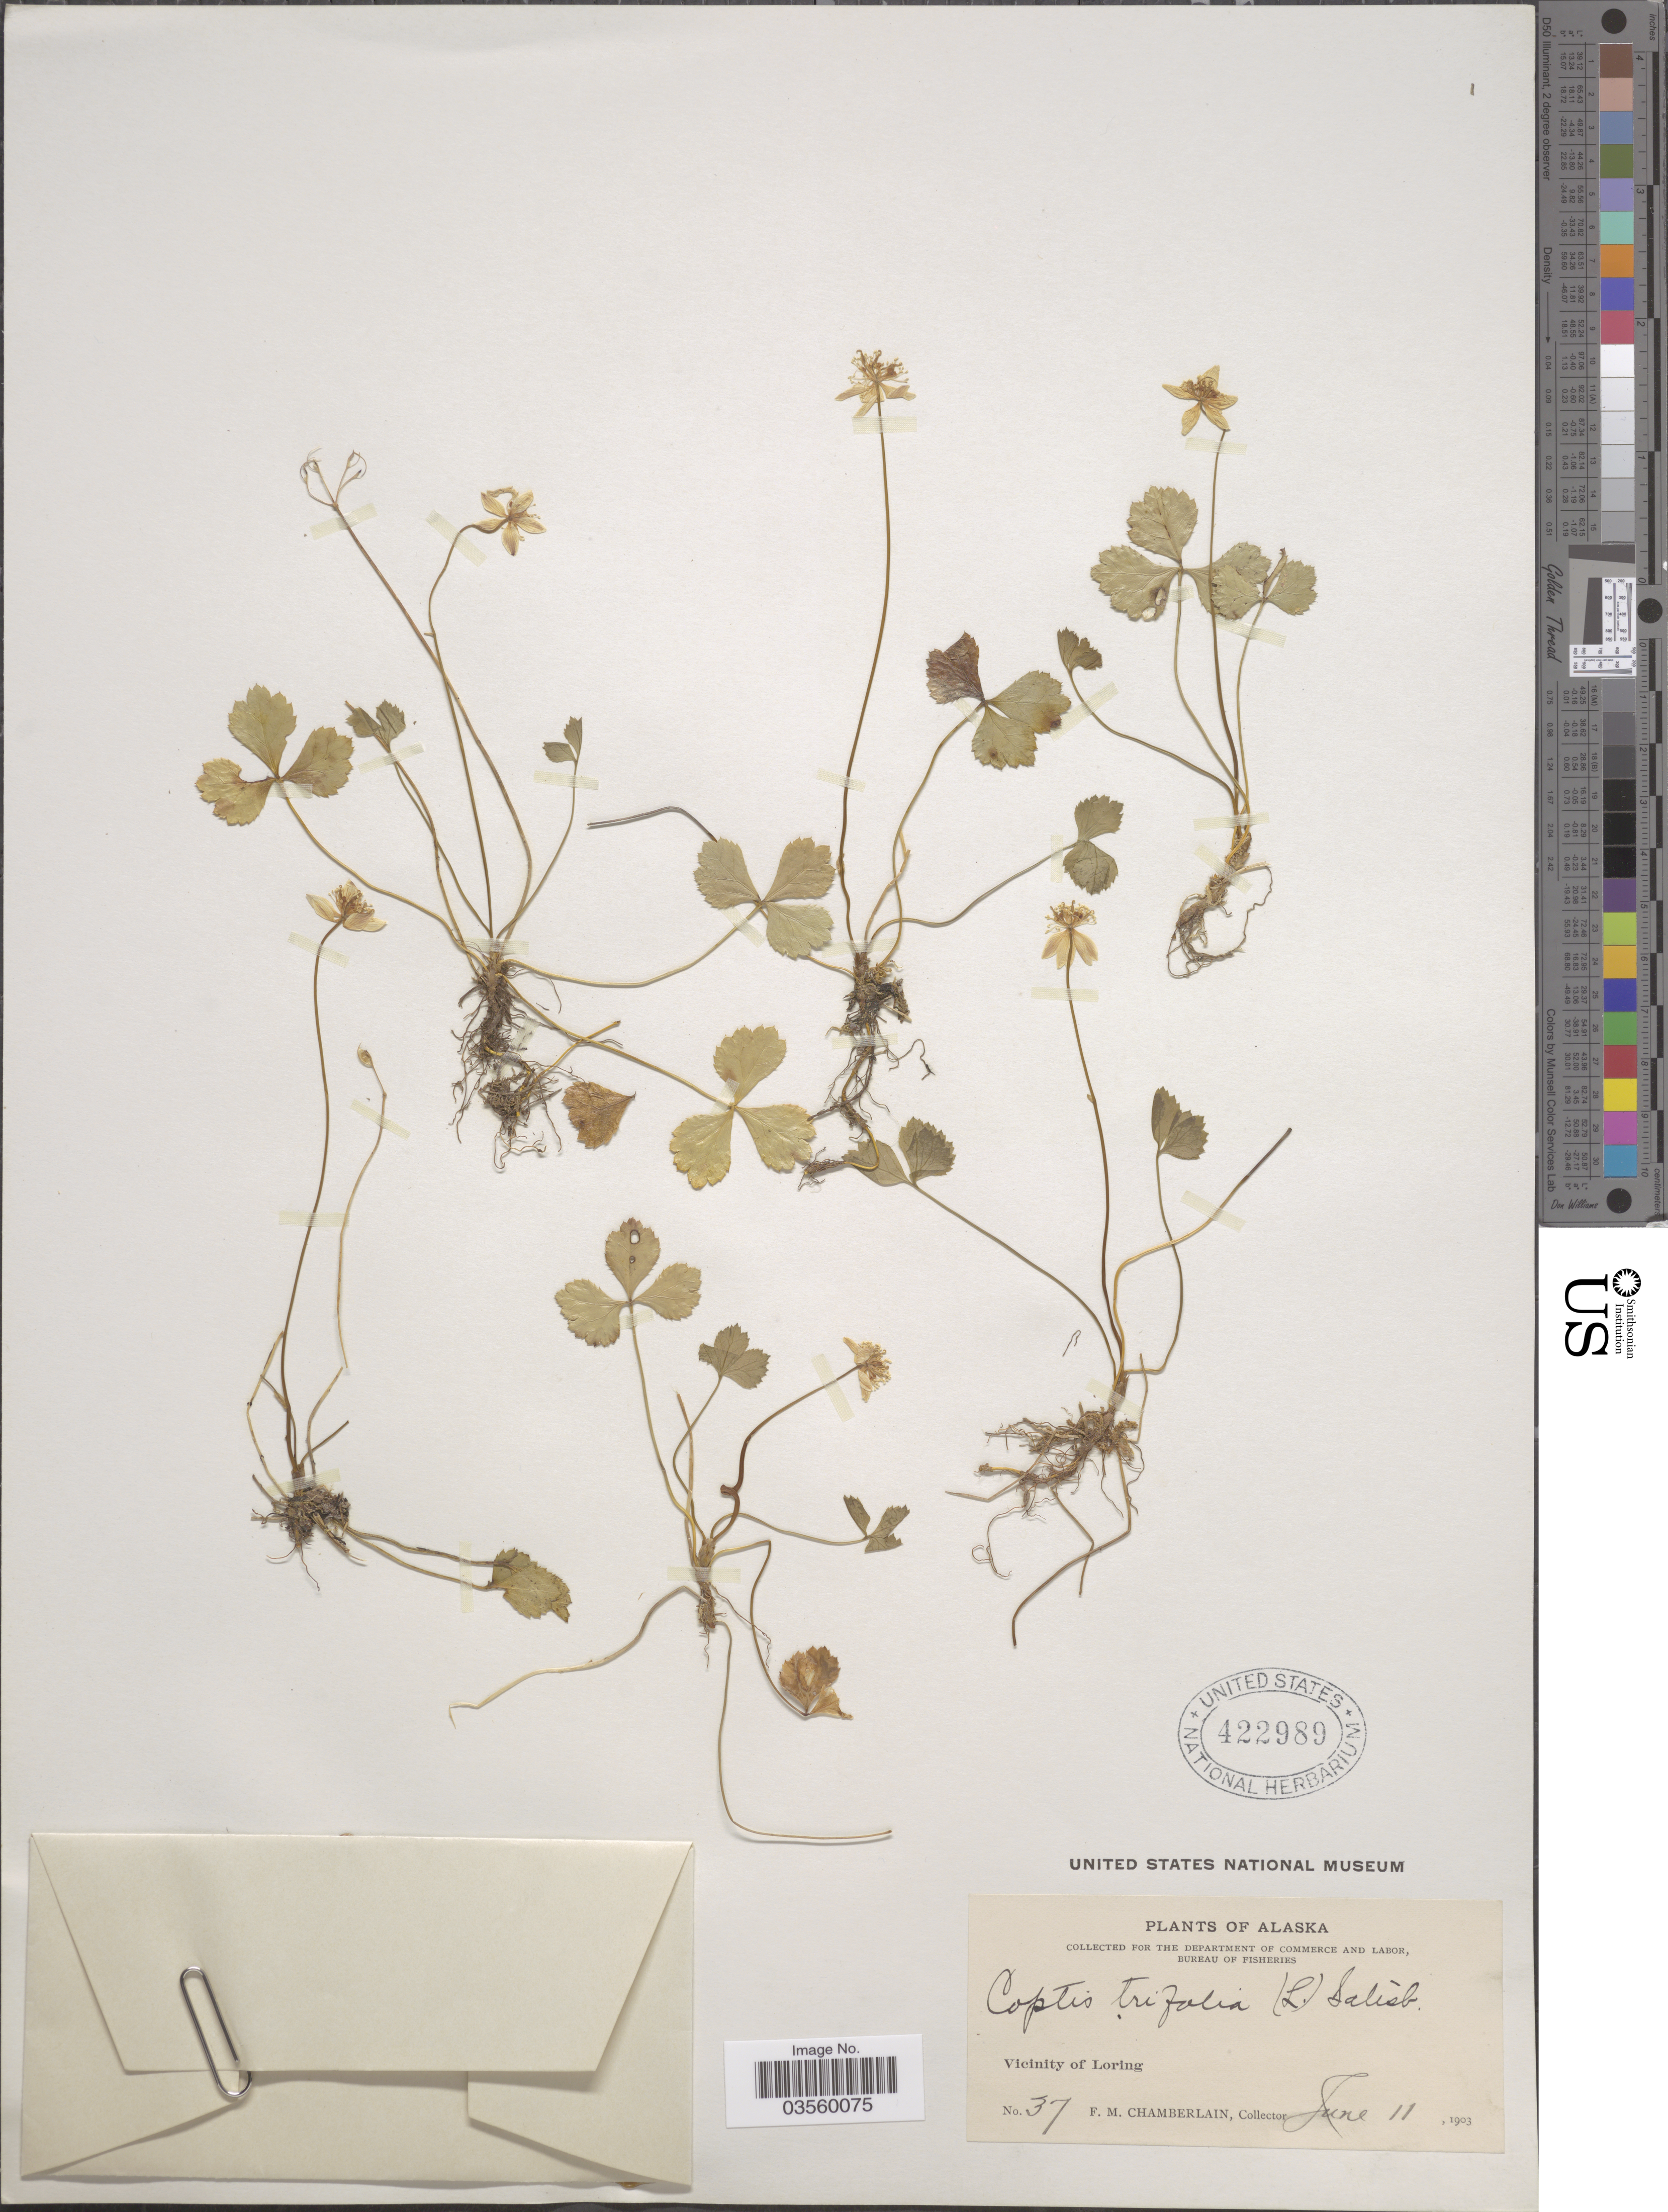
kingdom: Plantae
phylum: Tracheophyta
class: Magnoliopsida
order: Ranunculales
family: Ranunculaceae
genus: Coptis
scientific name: Coptis trifolia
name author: (L.) Salisb.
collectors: F. Chamberlain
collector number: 37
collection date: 1903-06-11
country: United States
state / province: Alaska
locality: Vicinity of Loring.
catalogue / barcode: US 422989